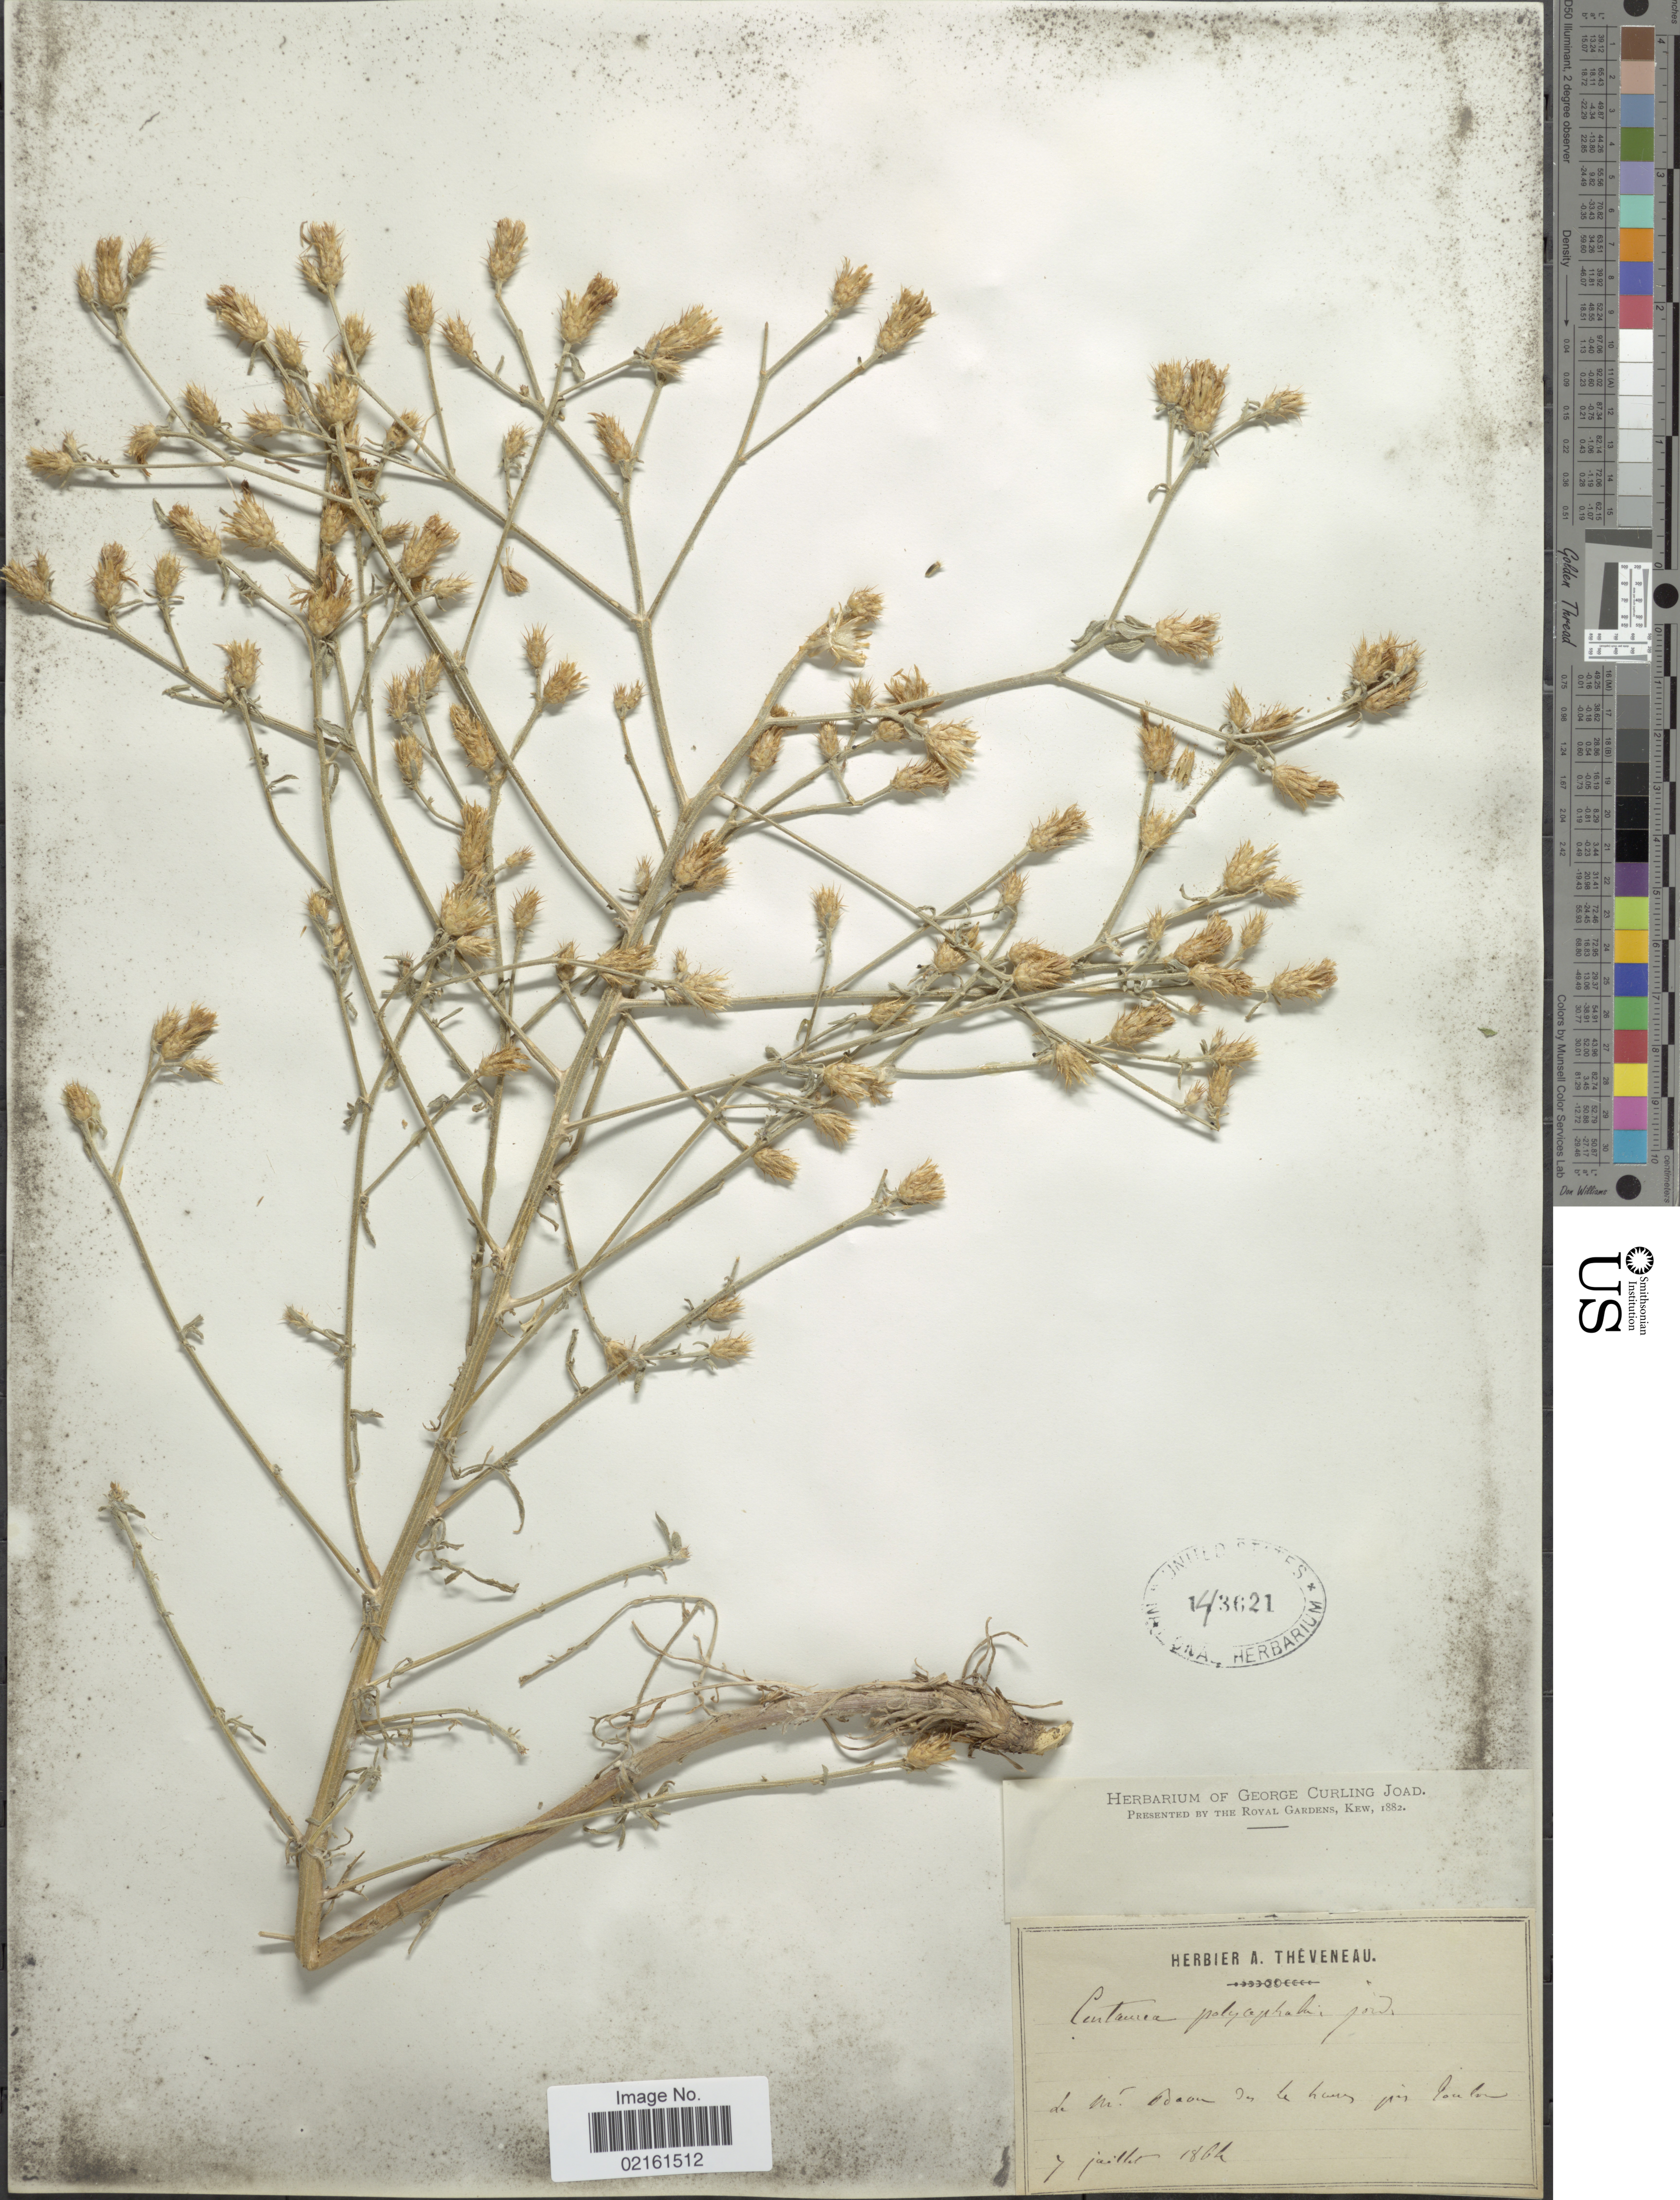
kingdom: Plantae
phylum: Tracheophyta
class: Magnoliopsida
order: Asterales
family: Asteraceae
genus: Centaurea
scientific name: Centaurea paniculata subsp. polycephala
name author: (Jord.) Nyman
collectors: ex herb. A. Theveneau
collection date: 1864-07-07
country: France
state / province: Provence-Alpes-Côte d'Azur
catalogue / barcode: US 143621